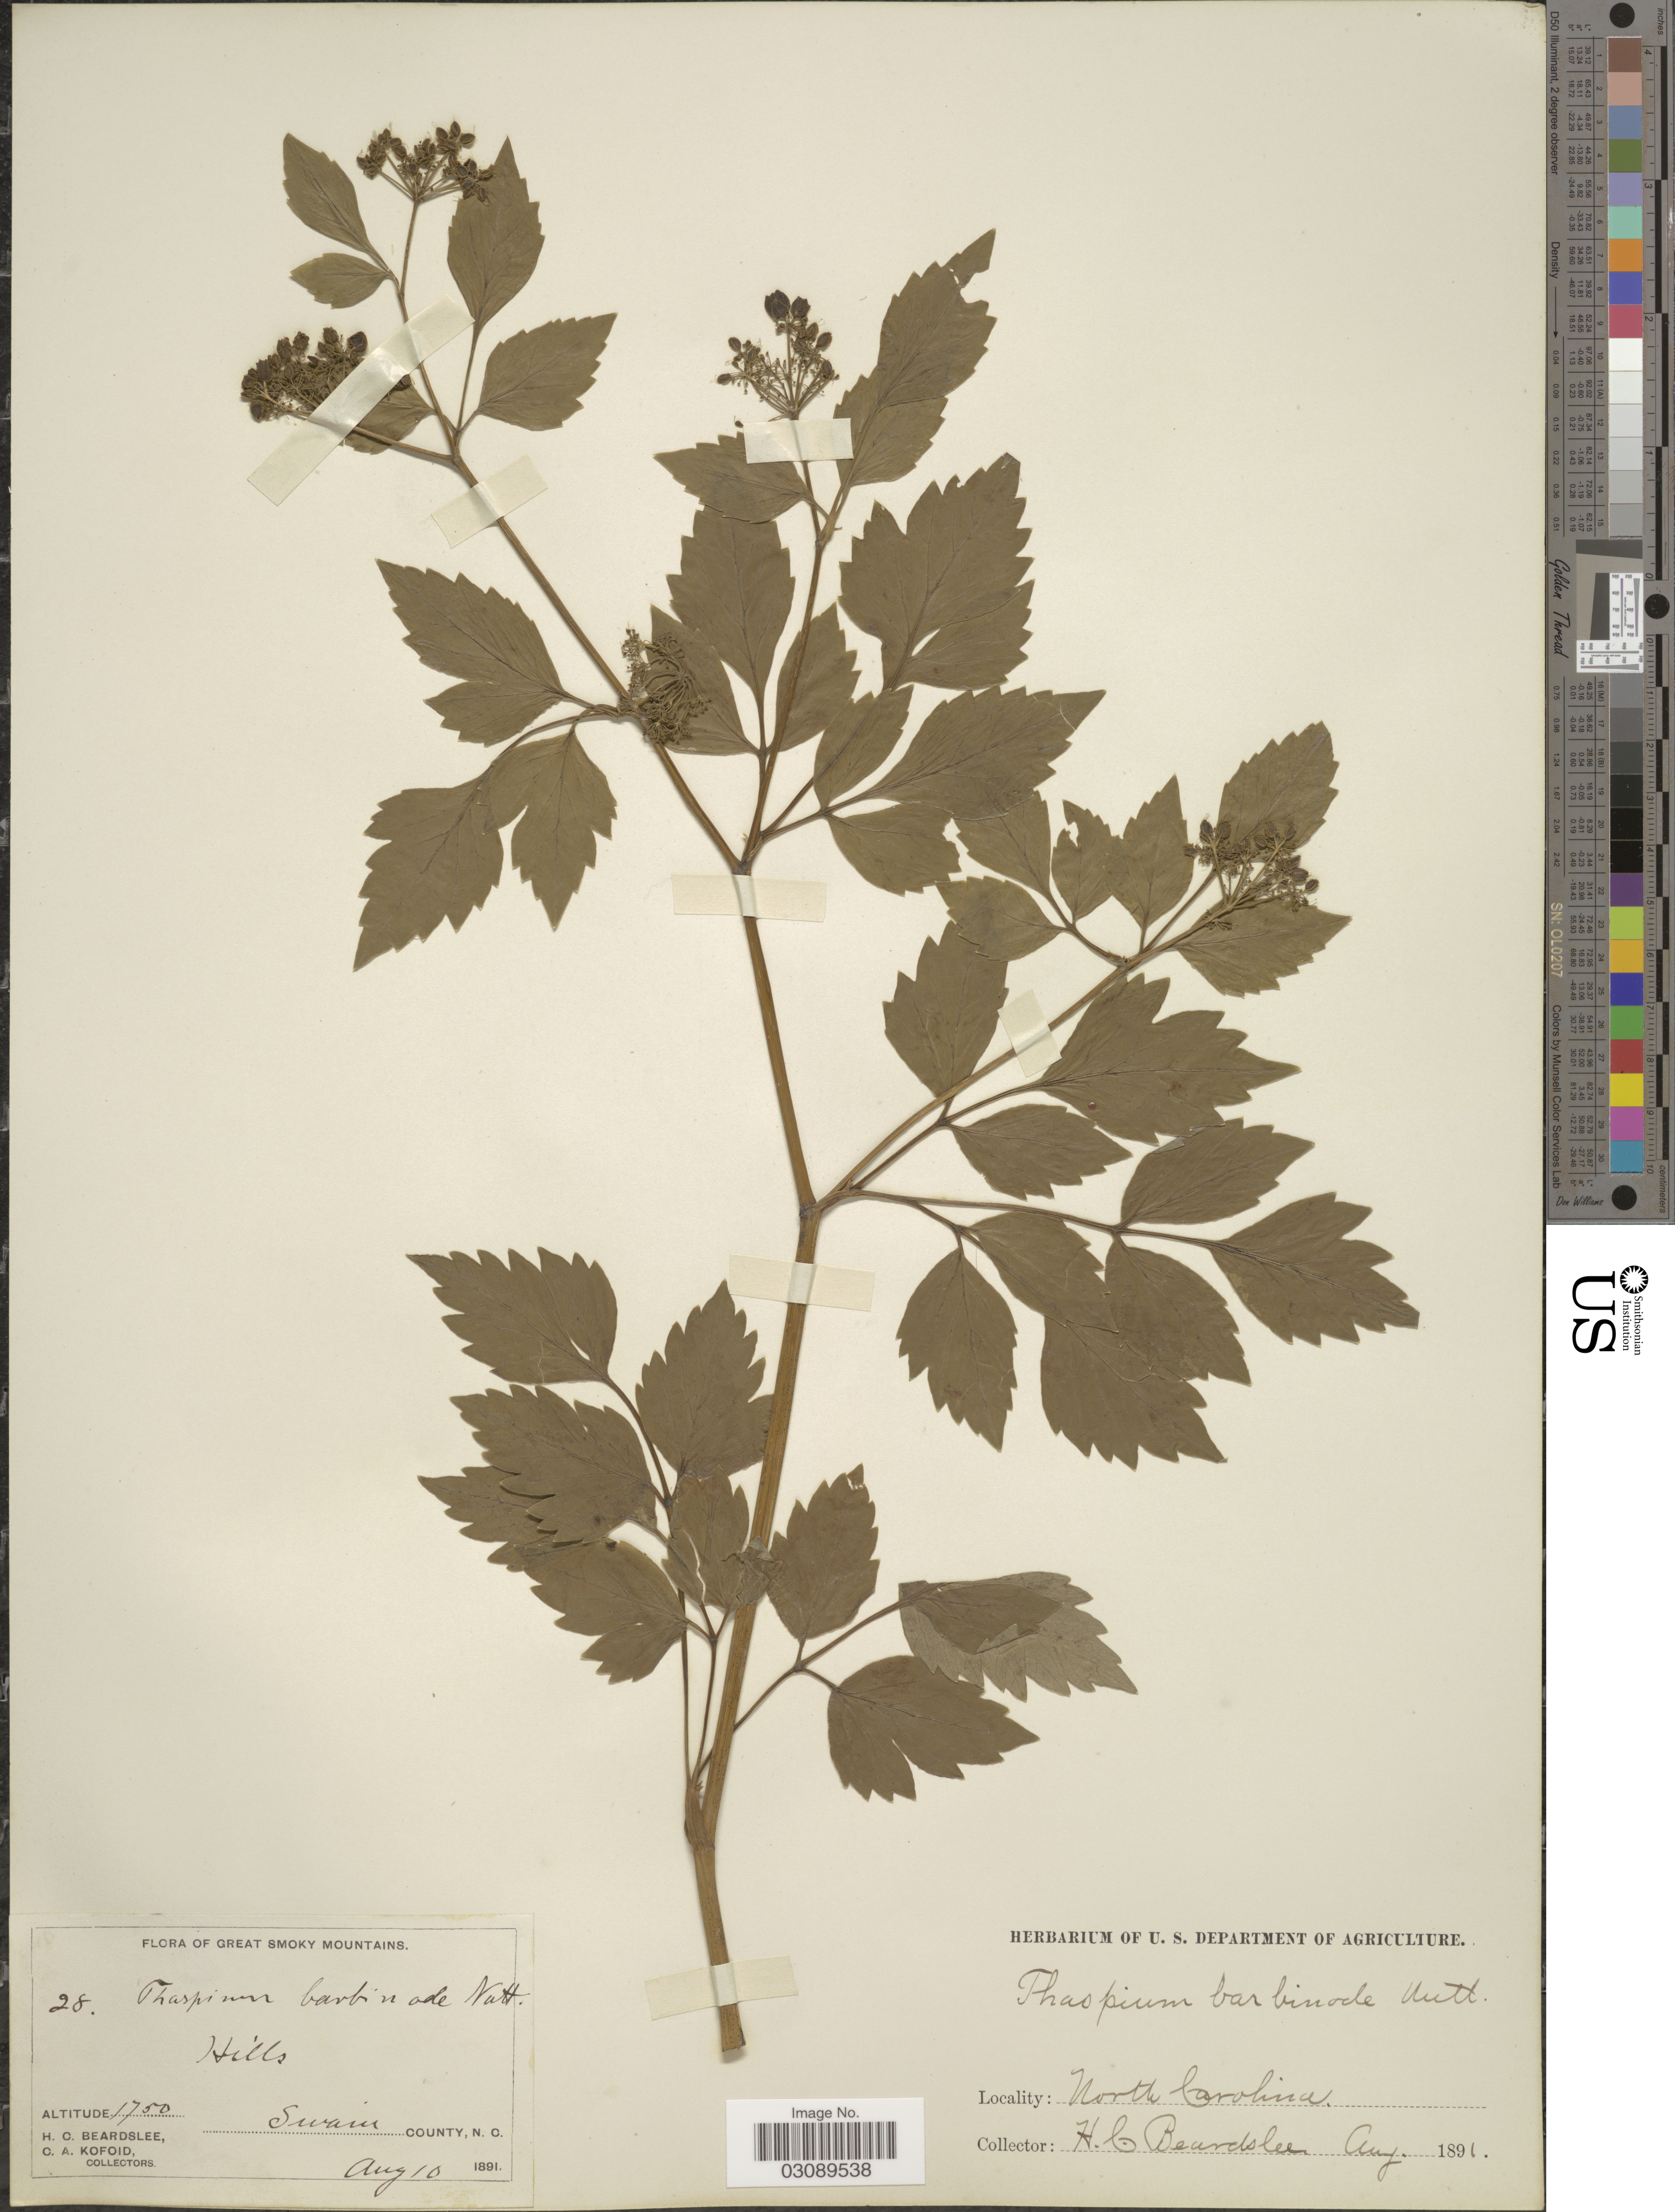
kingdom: Plantae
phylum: Tracheophyta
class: Magnoliopsida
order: Apiales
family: Apiaceae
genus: Thaspium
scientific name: Thaspium barbinode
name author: (Michx.) Nutt.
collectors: H. Beardslee & C. Kofoid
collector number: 28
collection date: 1891-08-10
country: United States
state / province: North Carolina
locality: Great Smoky Mountains. Hills, Swain County.